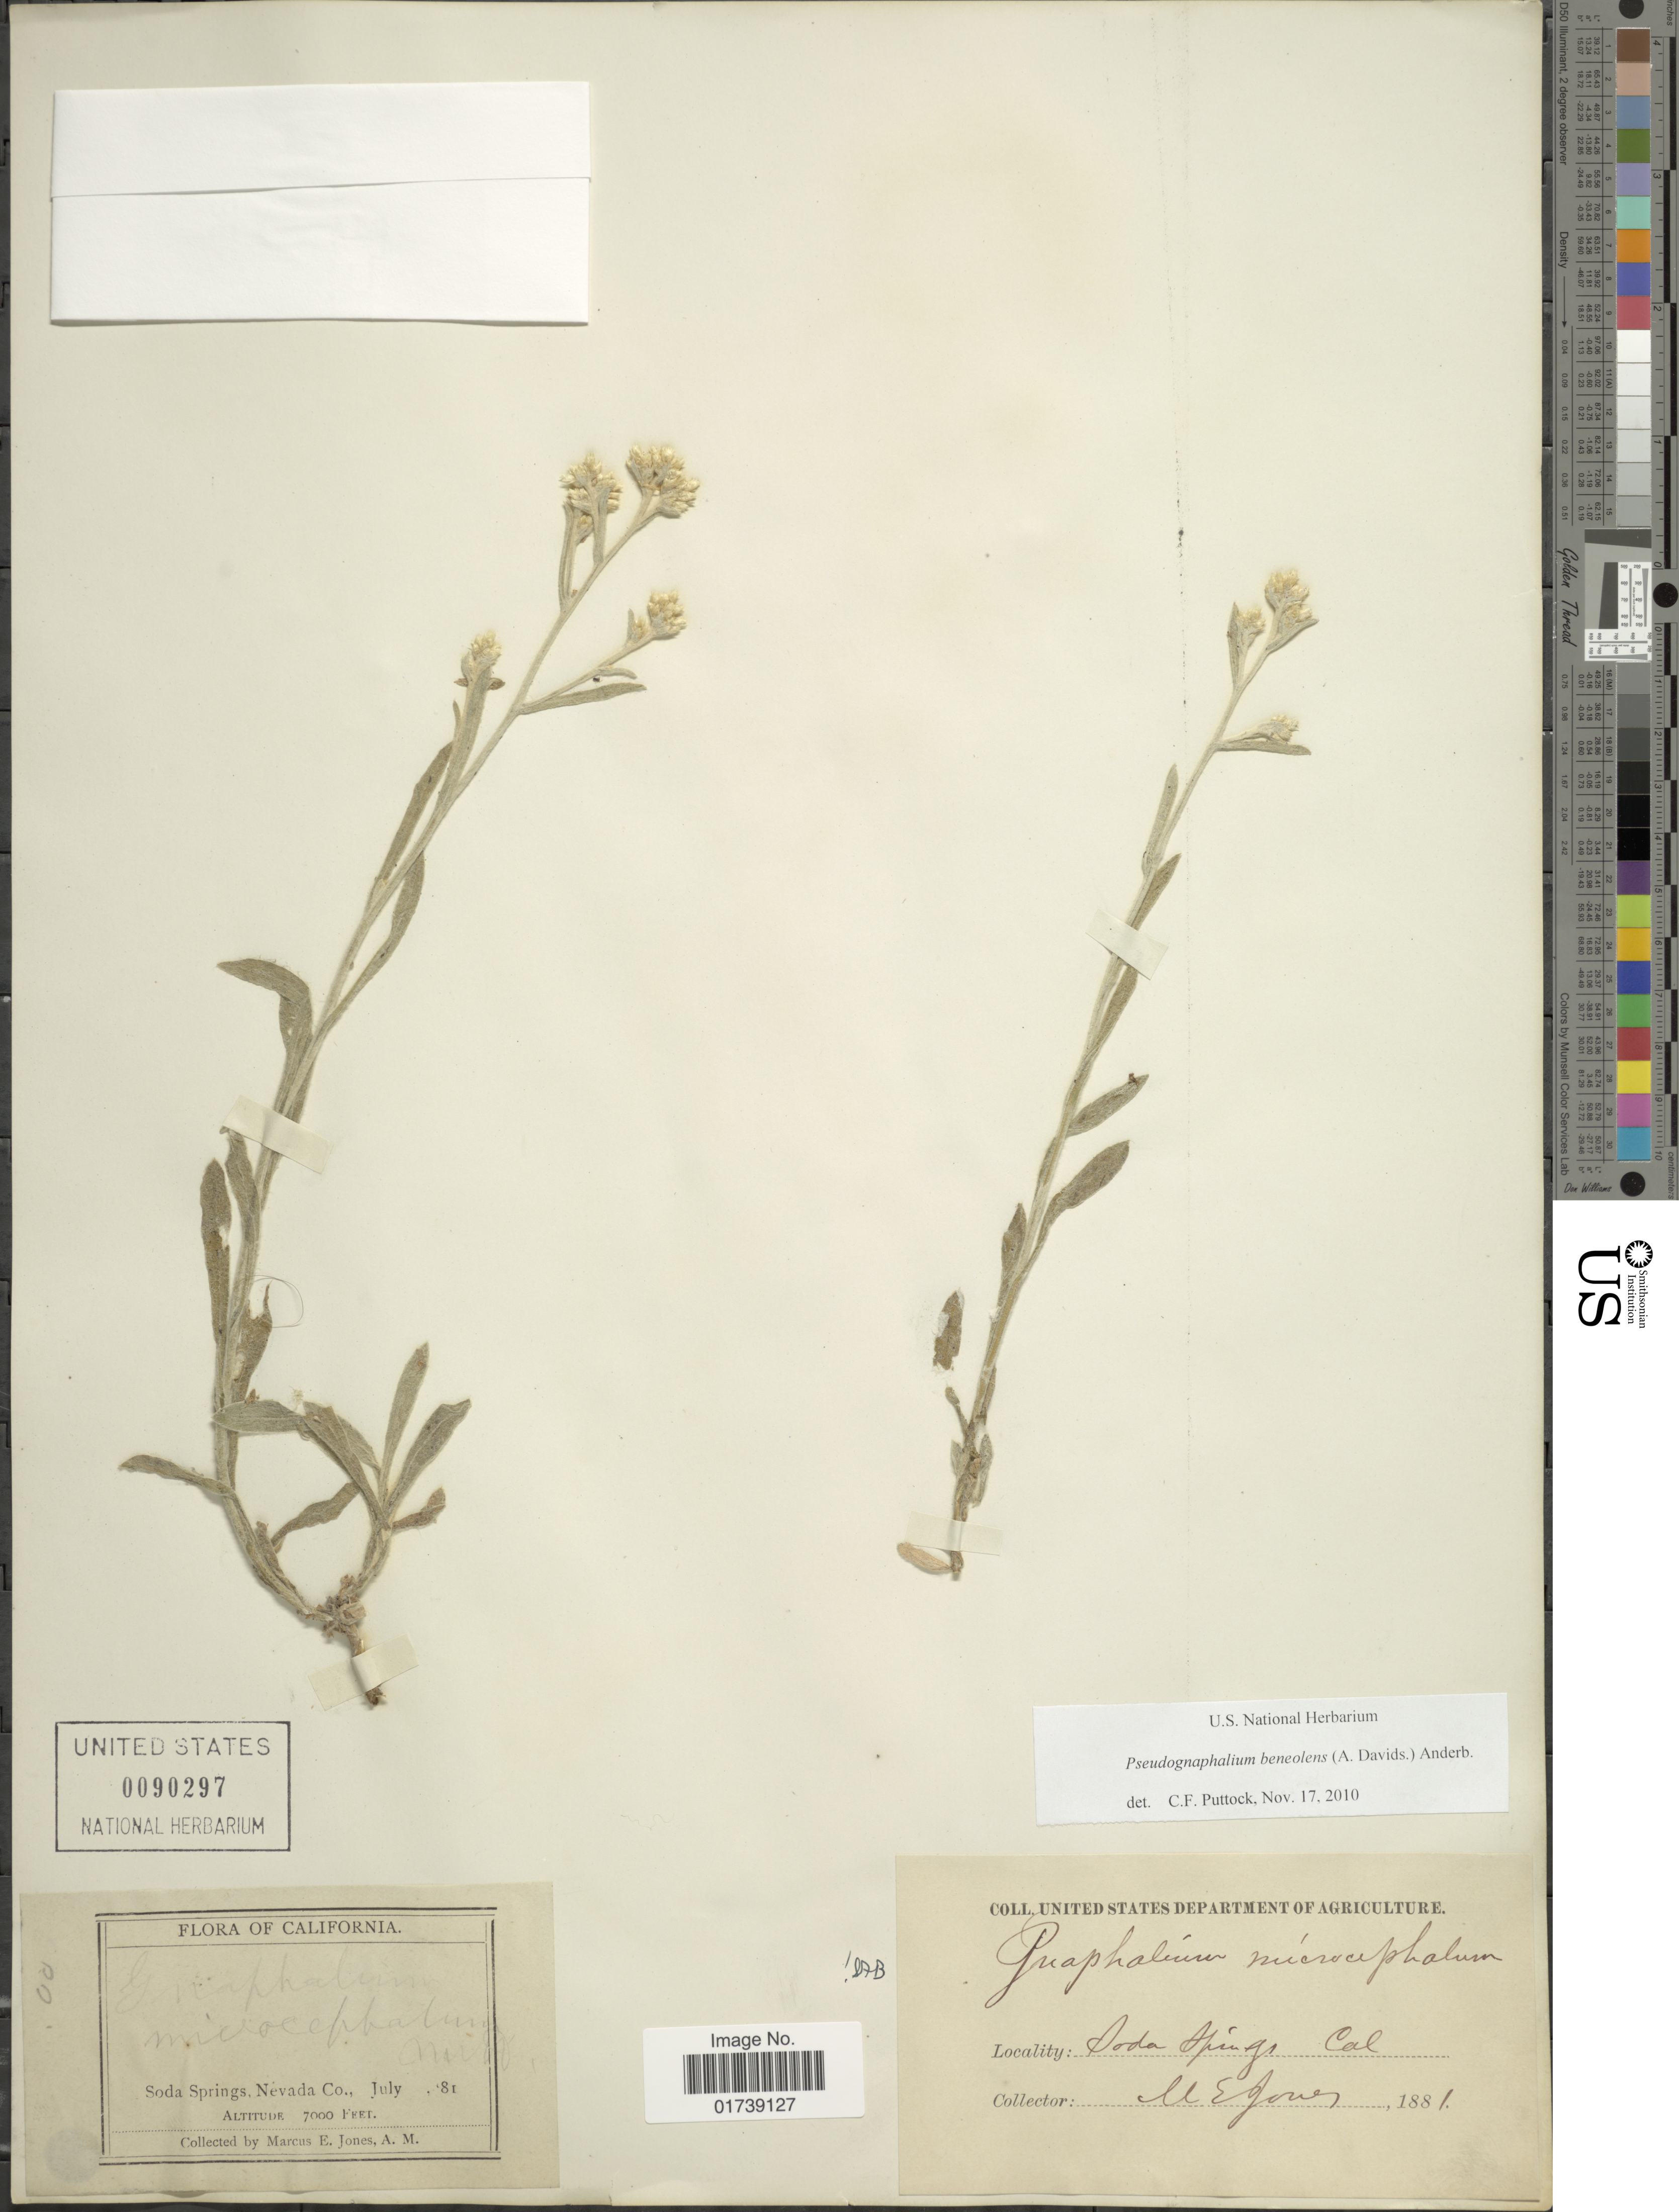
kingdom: Plantae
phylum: Tracheophyta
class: Magnoliopsida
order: Asterales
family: Asteraceae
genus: Pseudognaphalium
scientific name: Pseudognaphalium microcephalum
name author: (Nutt.) Anderb.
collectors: M. E. Jones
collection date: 1881-07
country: United States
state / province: California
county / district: Nevada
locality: Soda Springs, Nevada Co.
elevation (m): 2134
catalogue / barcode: US 90297